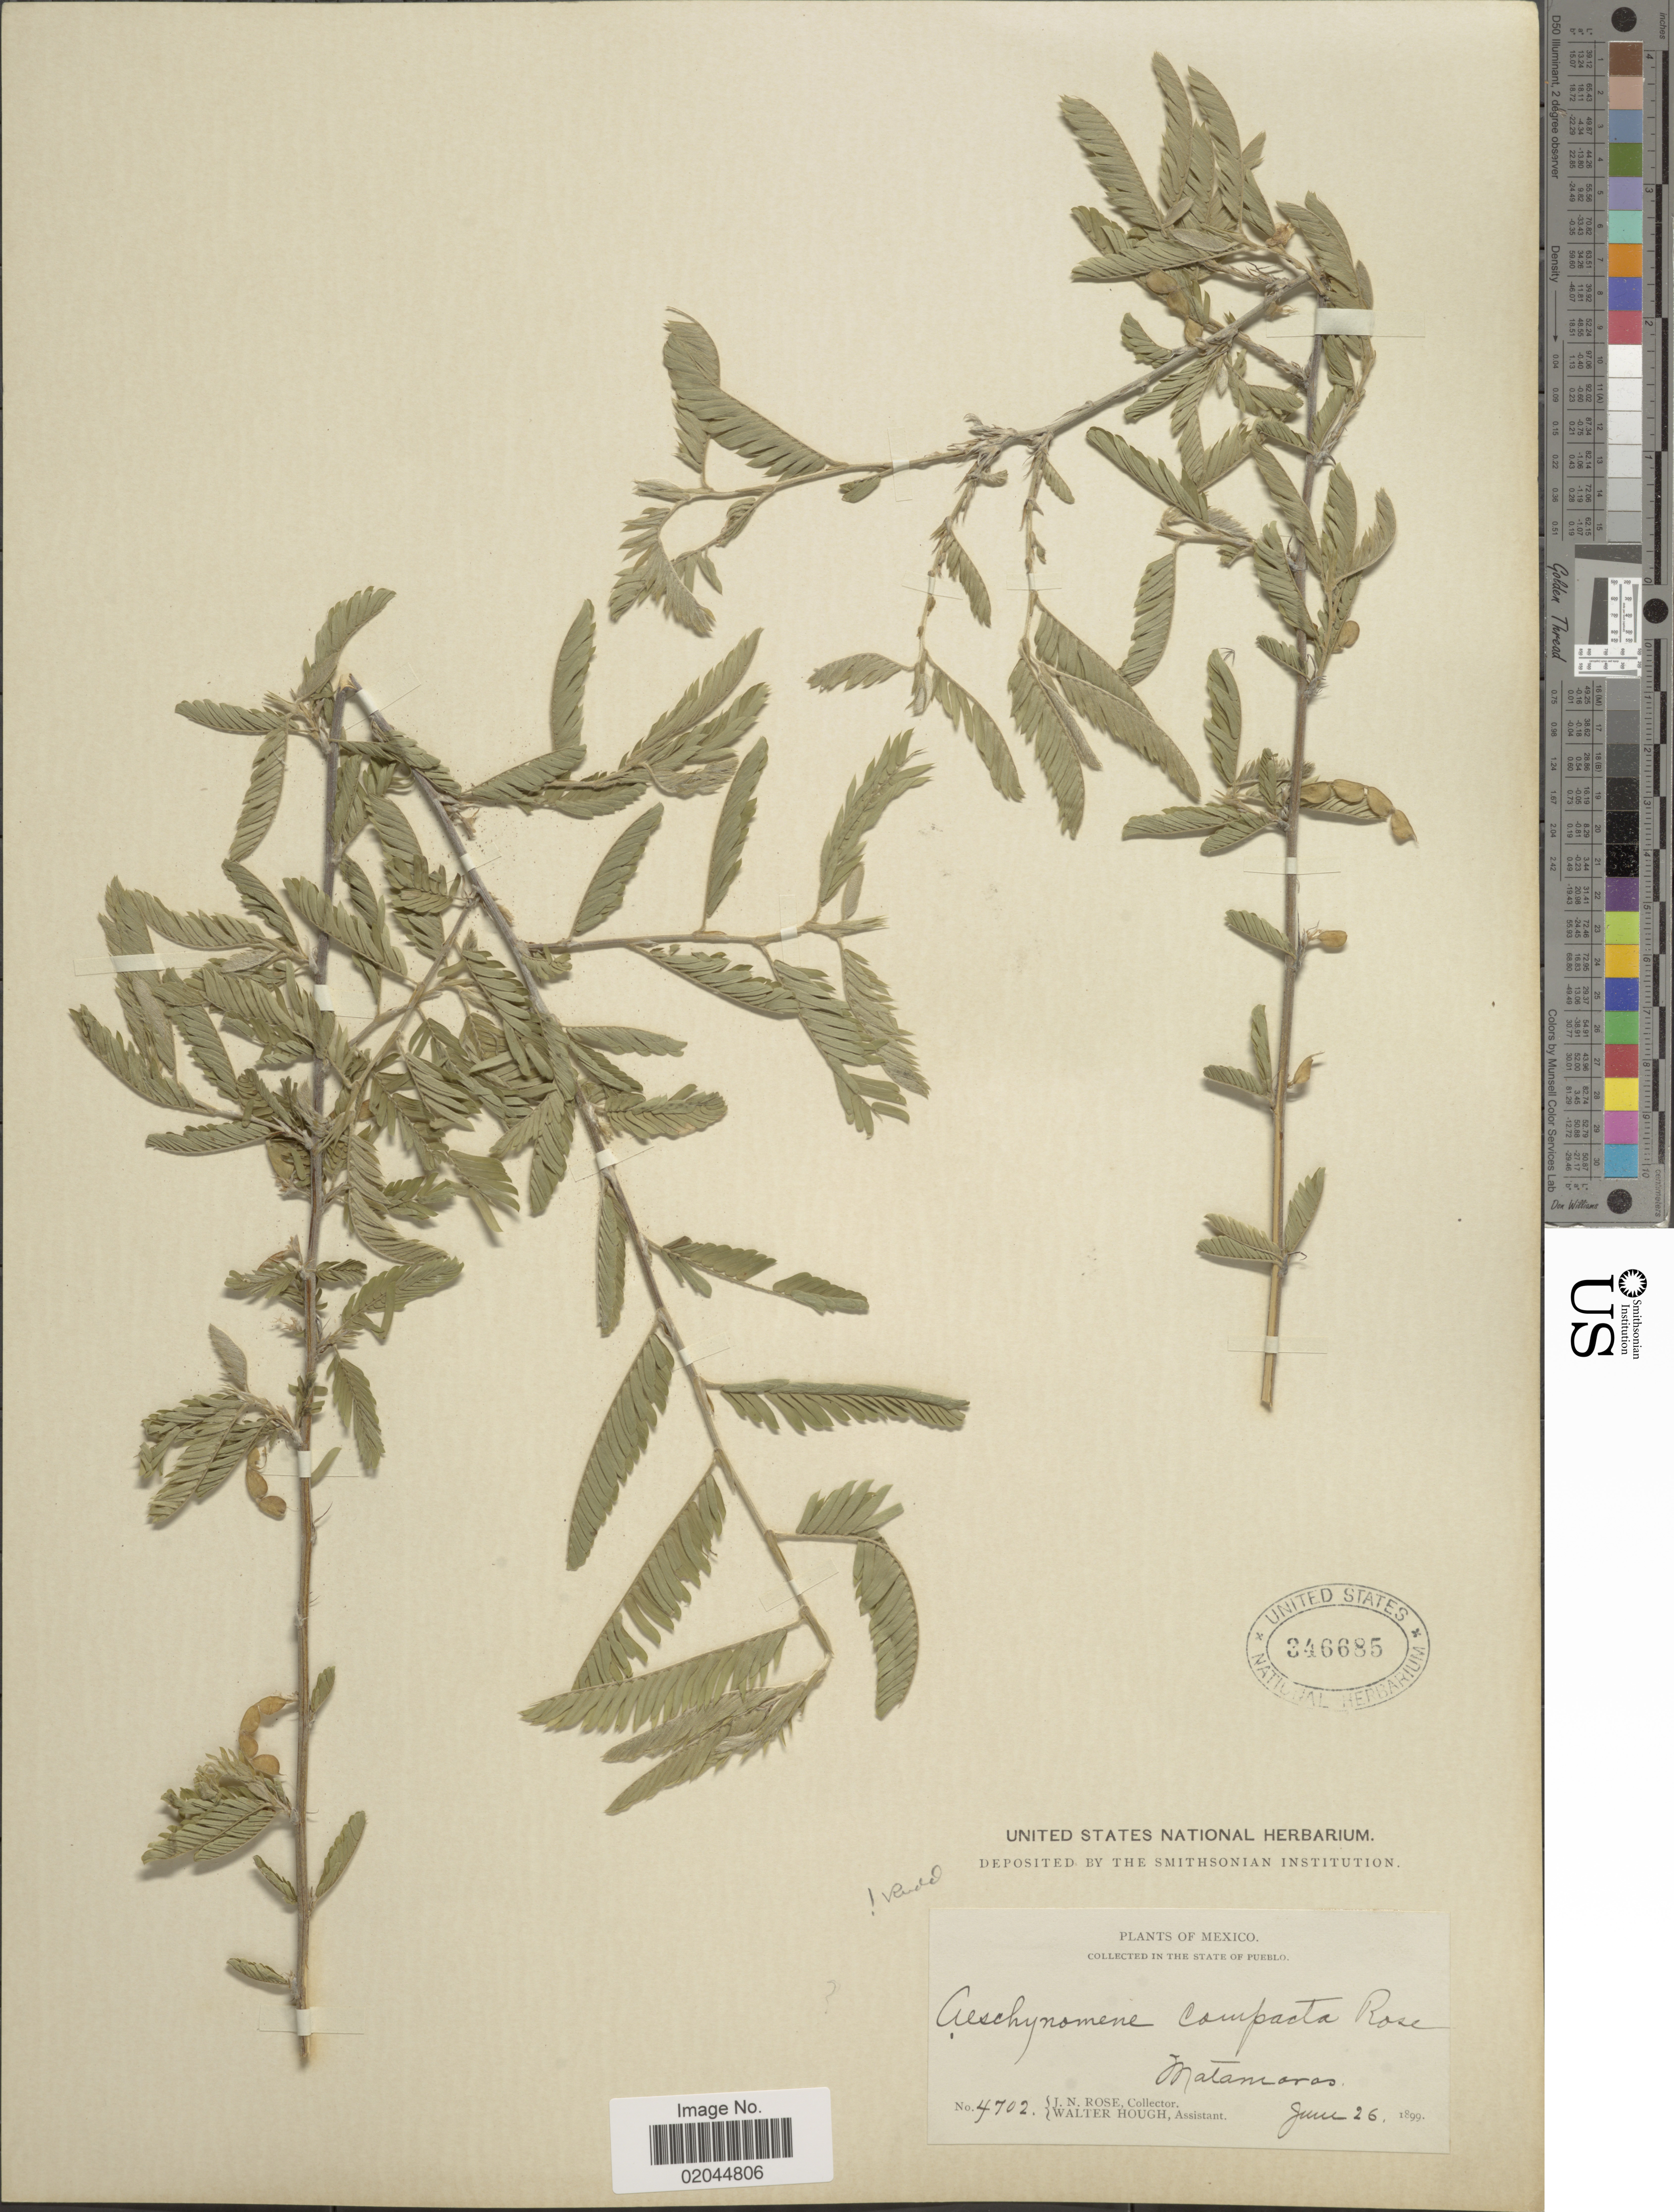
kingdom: Plantae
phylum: Tracheophyta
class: Magnoliopsida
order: Fabales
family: Fabaceae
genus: Aeschynomene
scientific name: Aeschynomene compacta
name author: Rose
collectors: J. N. Rose & W. Hough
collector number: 4702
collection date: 1899-06-26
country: Mexico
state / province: Puebla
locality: In the State of Puebla, Matamoras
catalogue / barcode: US 346685